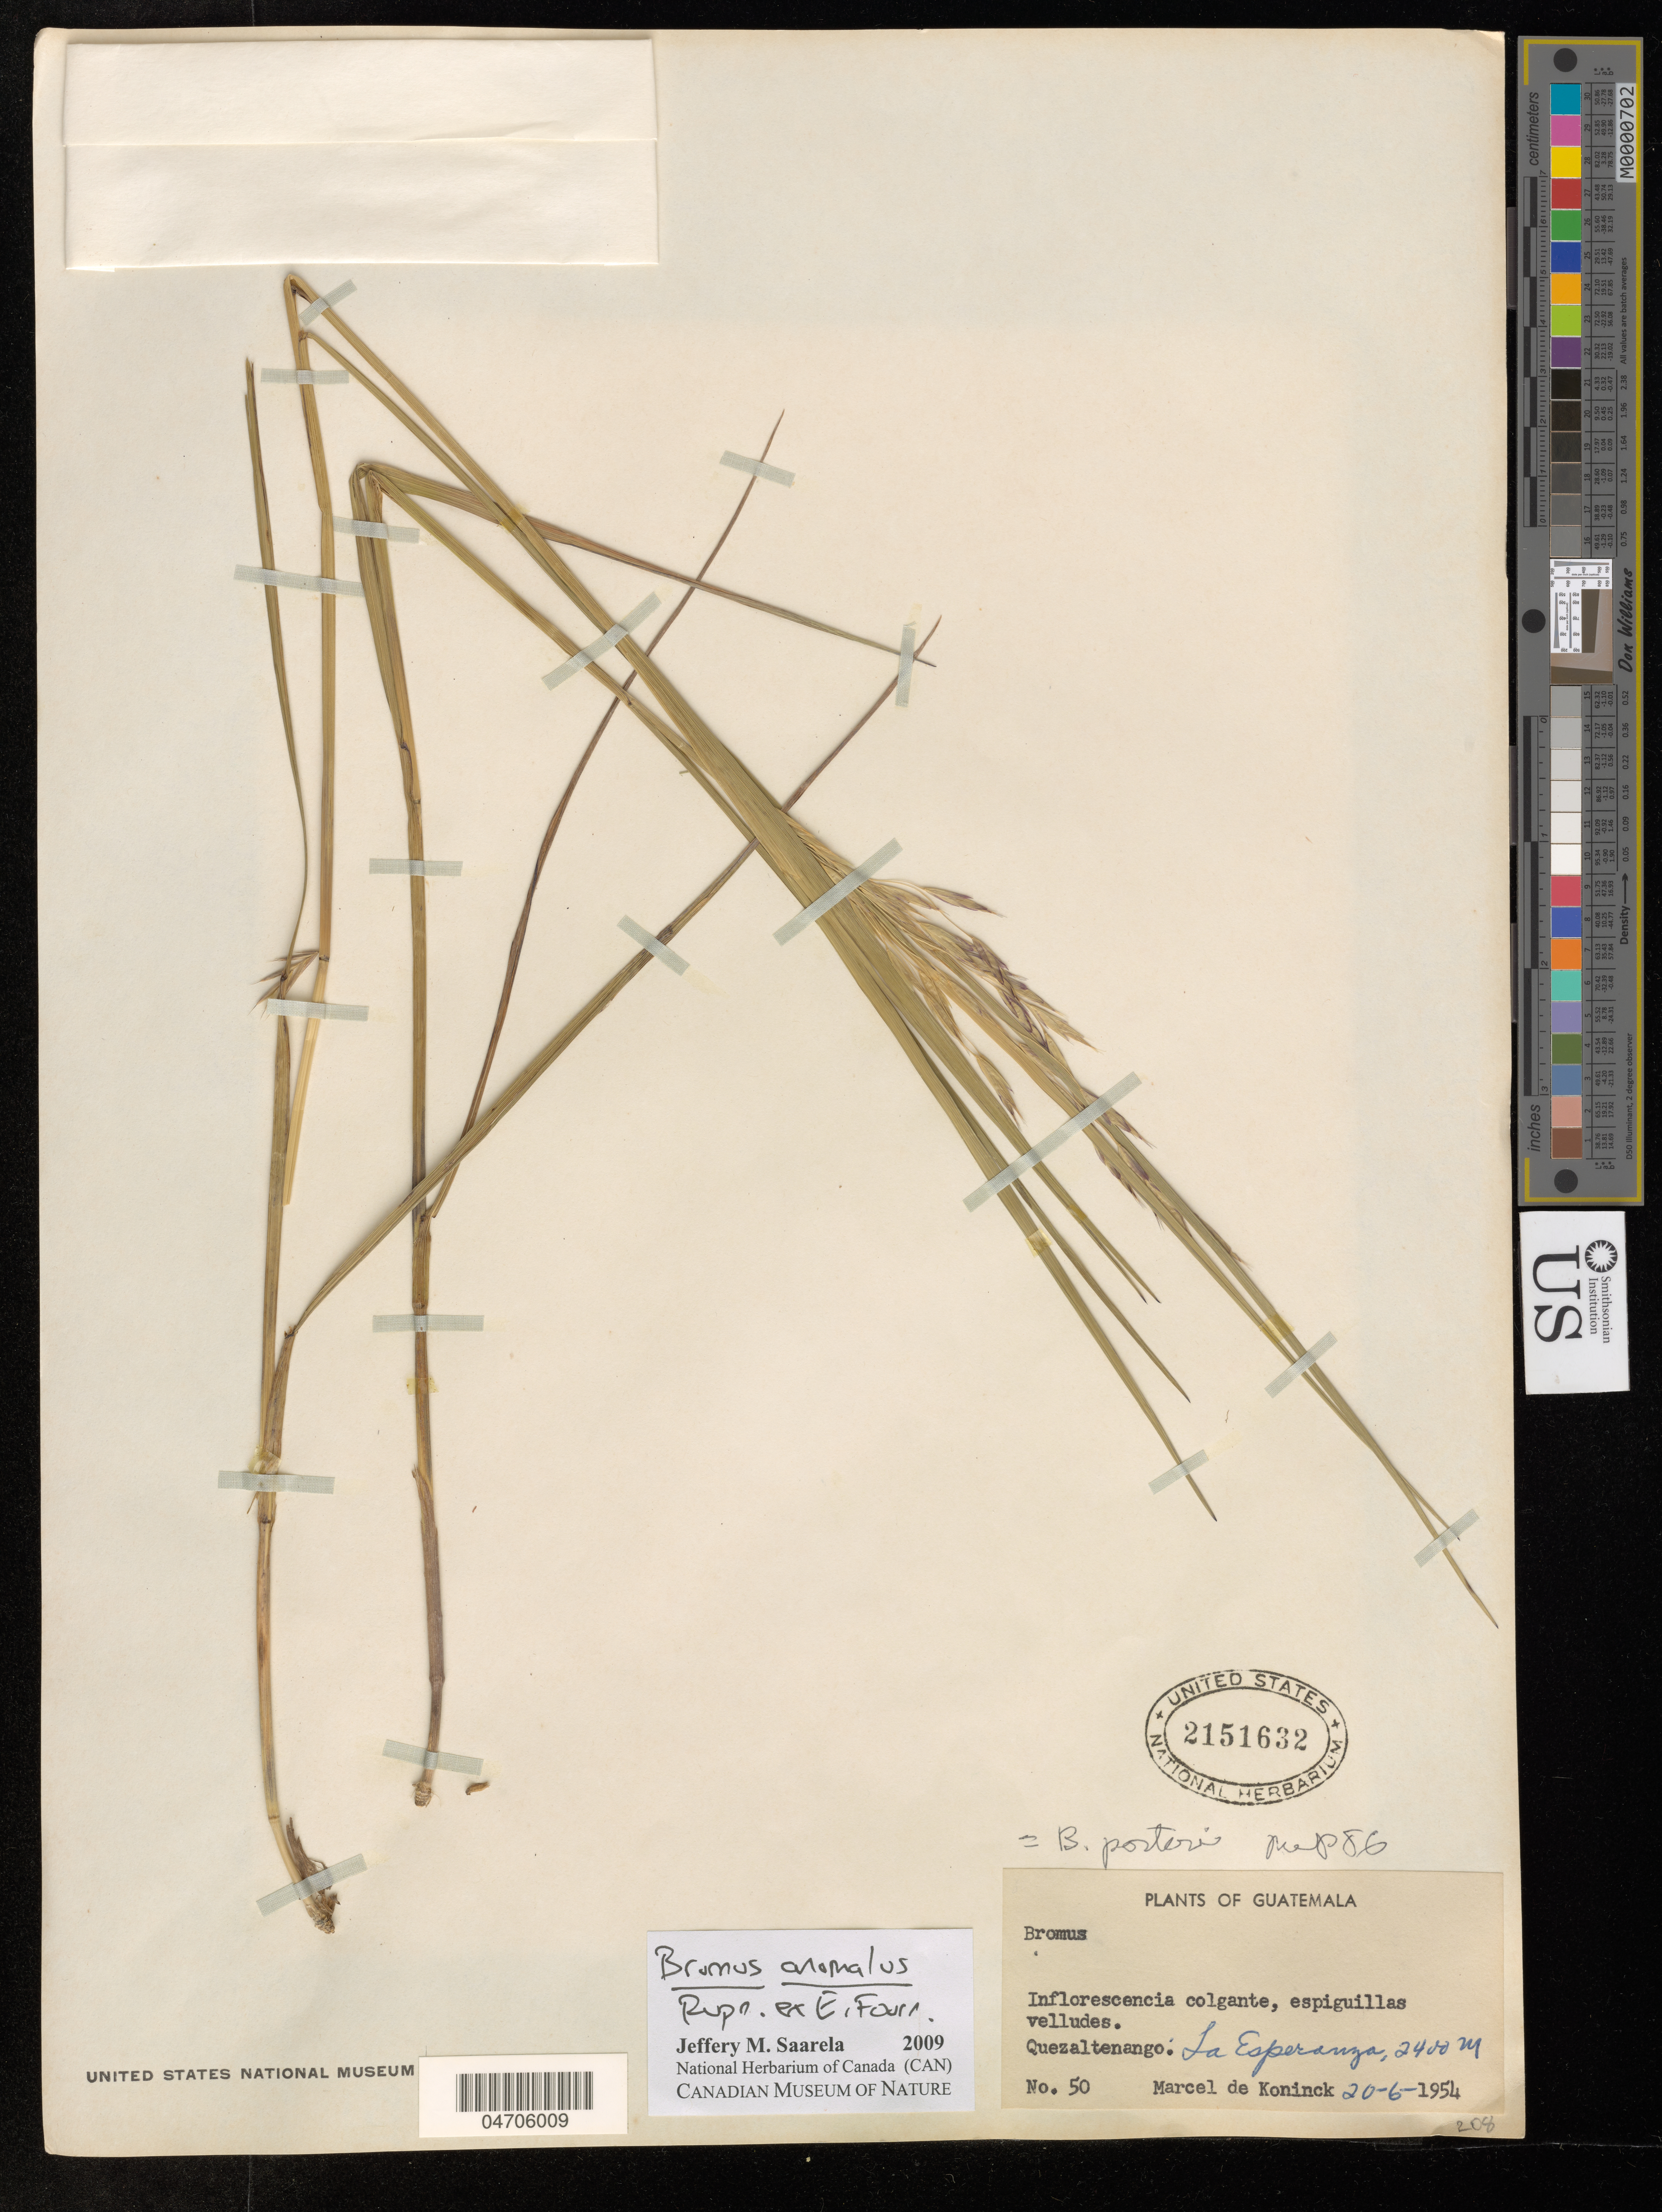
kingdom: Plantae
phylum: Tracheophyta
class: Liliopsida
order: Poales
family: Poaceae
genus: Bromus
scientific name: Bromus anomalus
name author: Rupr. ex E. Fourn.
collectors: M. Koninck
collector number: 50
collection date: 1954-06-20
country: Guatemala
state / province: Quezaltenango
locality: La Esperanza.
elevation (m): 2400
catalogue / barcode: US 2151632